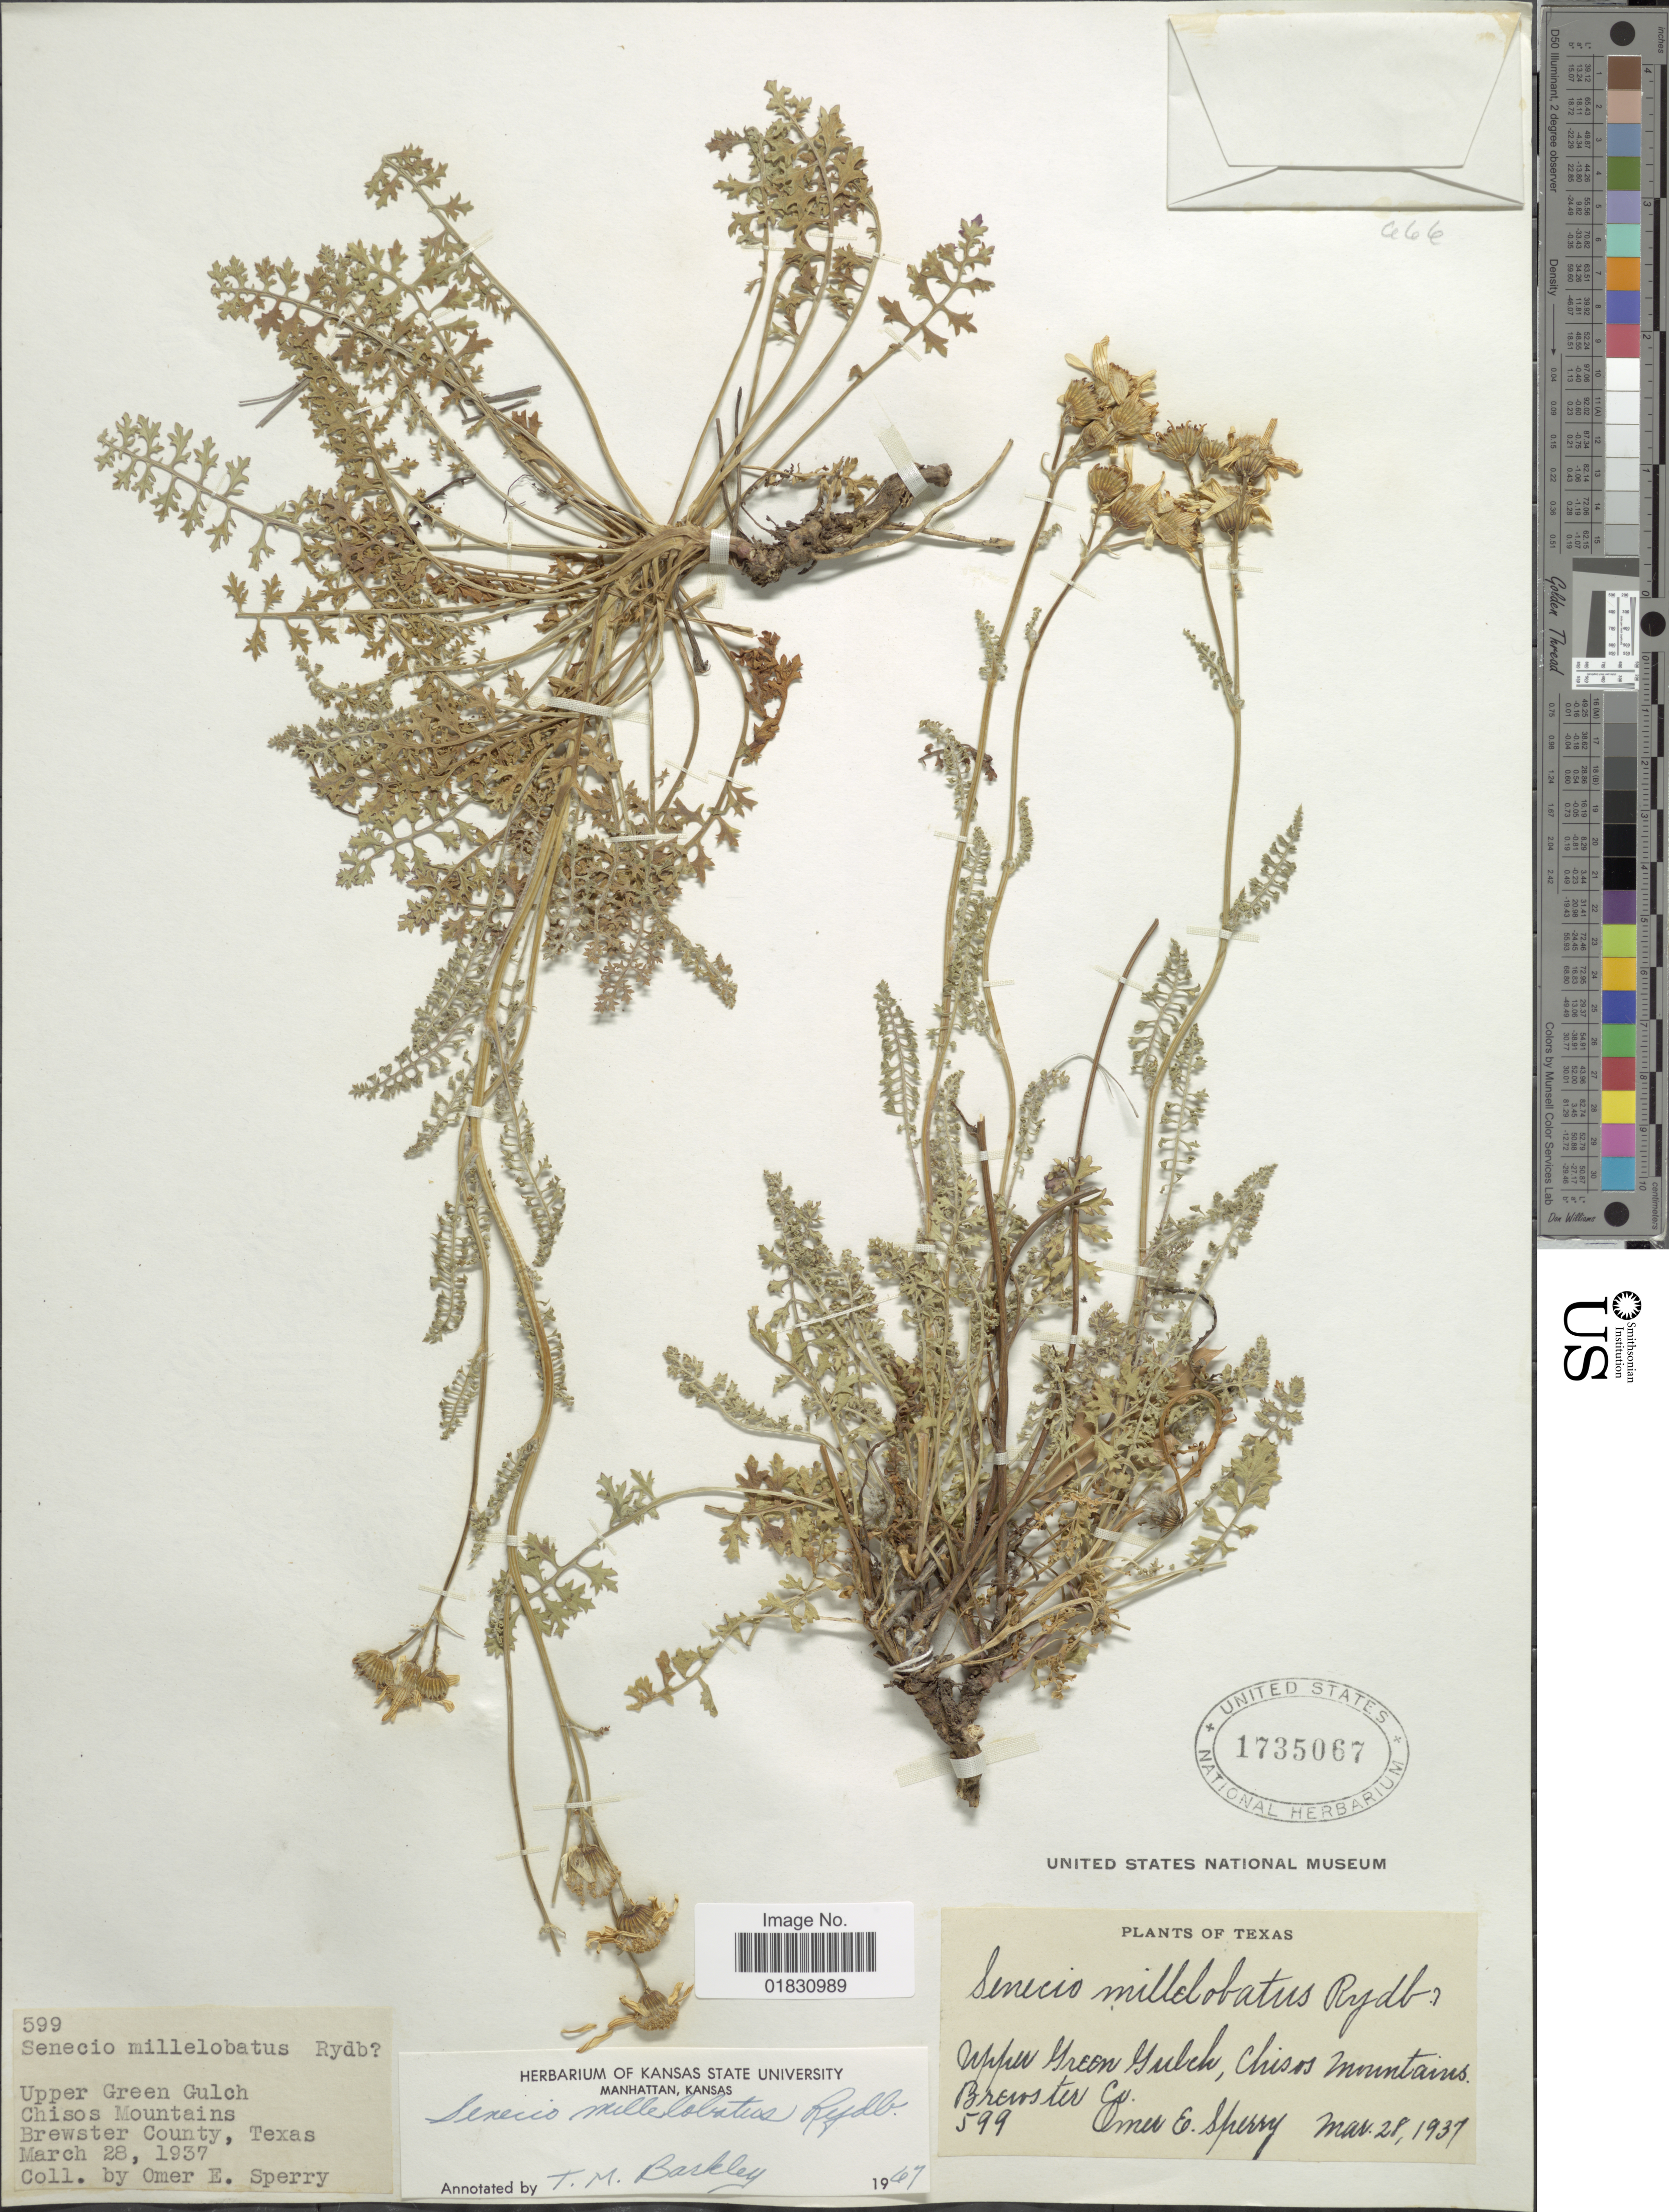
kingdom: Plantae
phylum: Tracheophyta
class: Magnoliopsida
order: Asterales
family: Asteraceae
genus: Packera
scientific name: Packera millelobata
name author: (Rydb.) W.A. Weber & Á. Löve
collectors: O. E. Sperry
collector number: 599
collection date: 1937-03-28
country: United States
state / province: Texas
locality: Upper Green Gulch, Chisos Mountains, Brewster County, Texas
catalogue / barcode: US 1735067